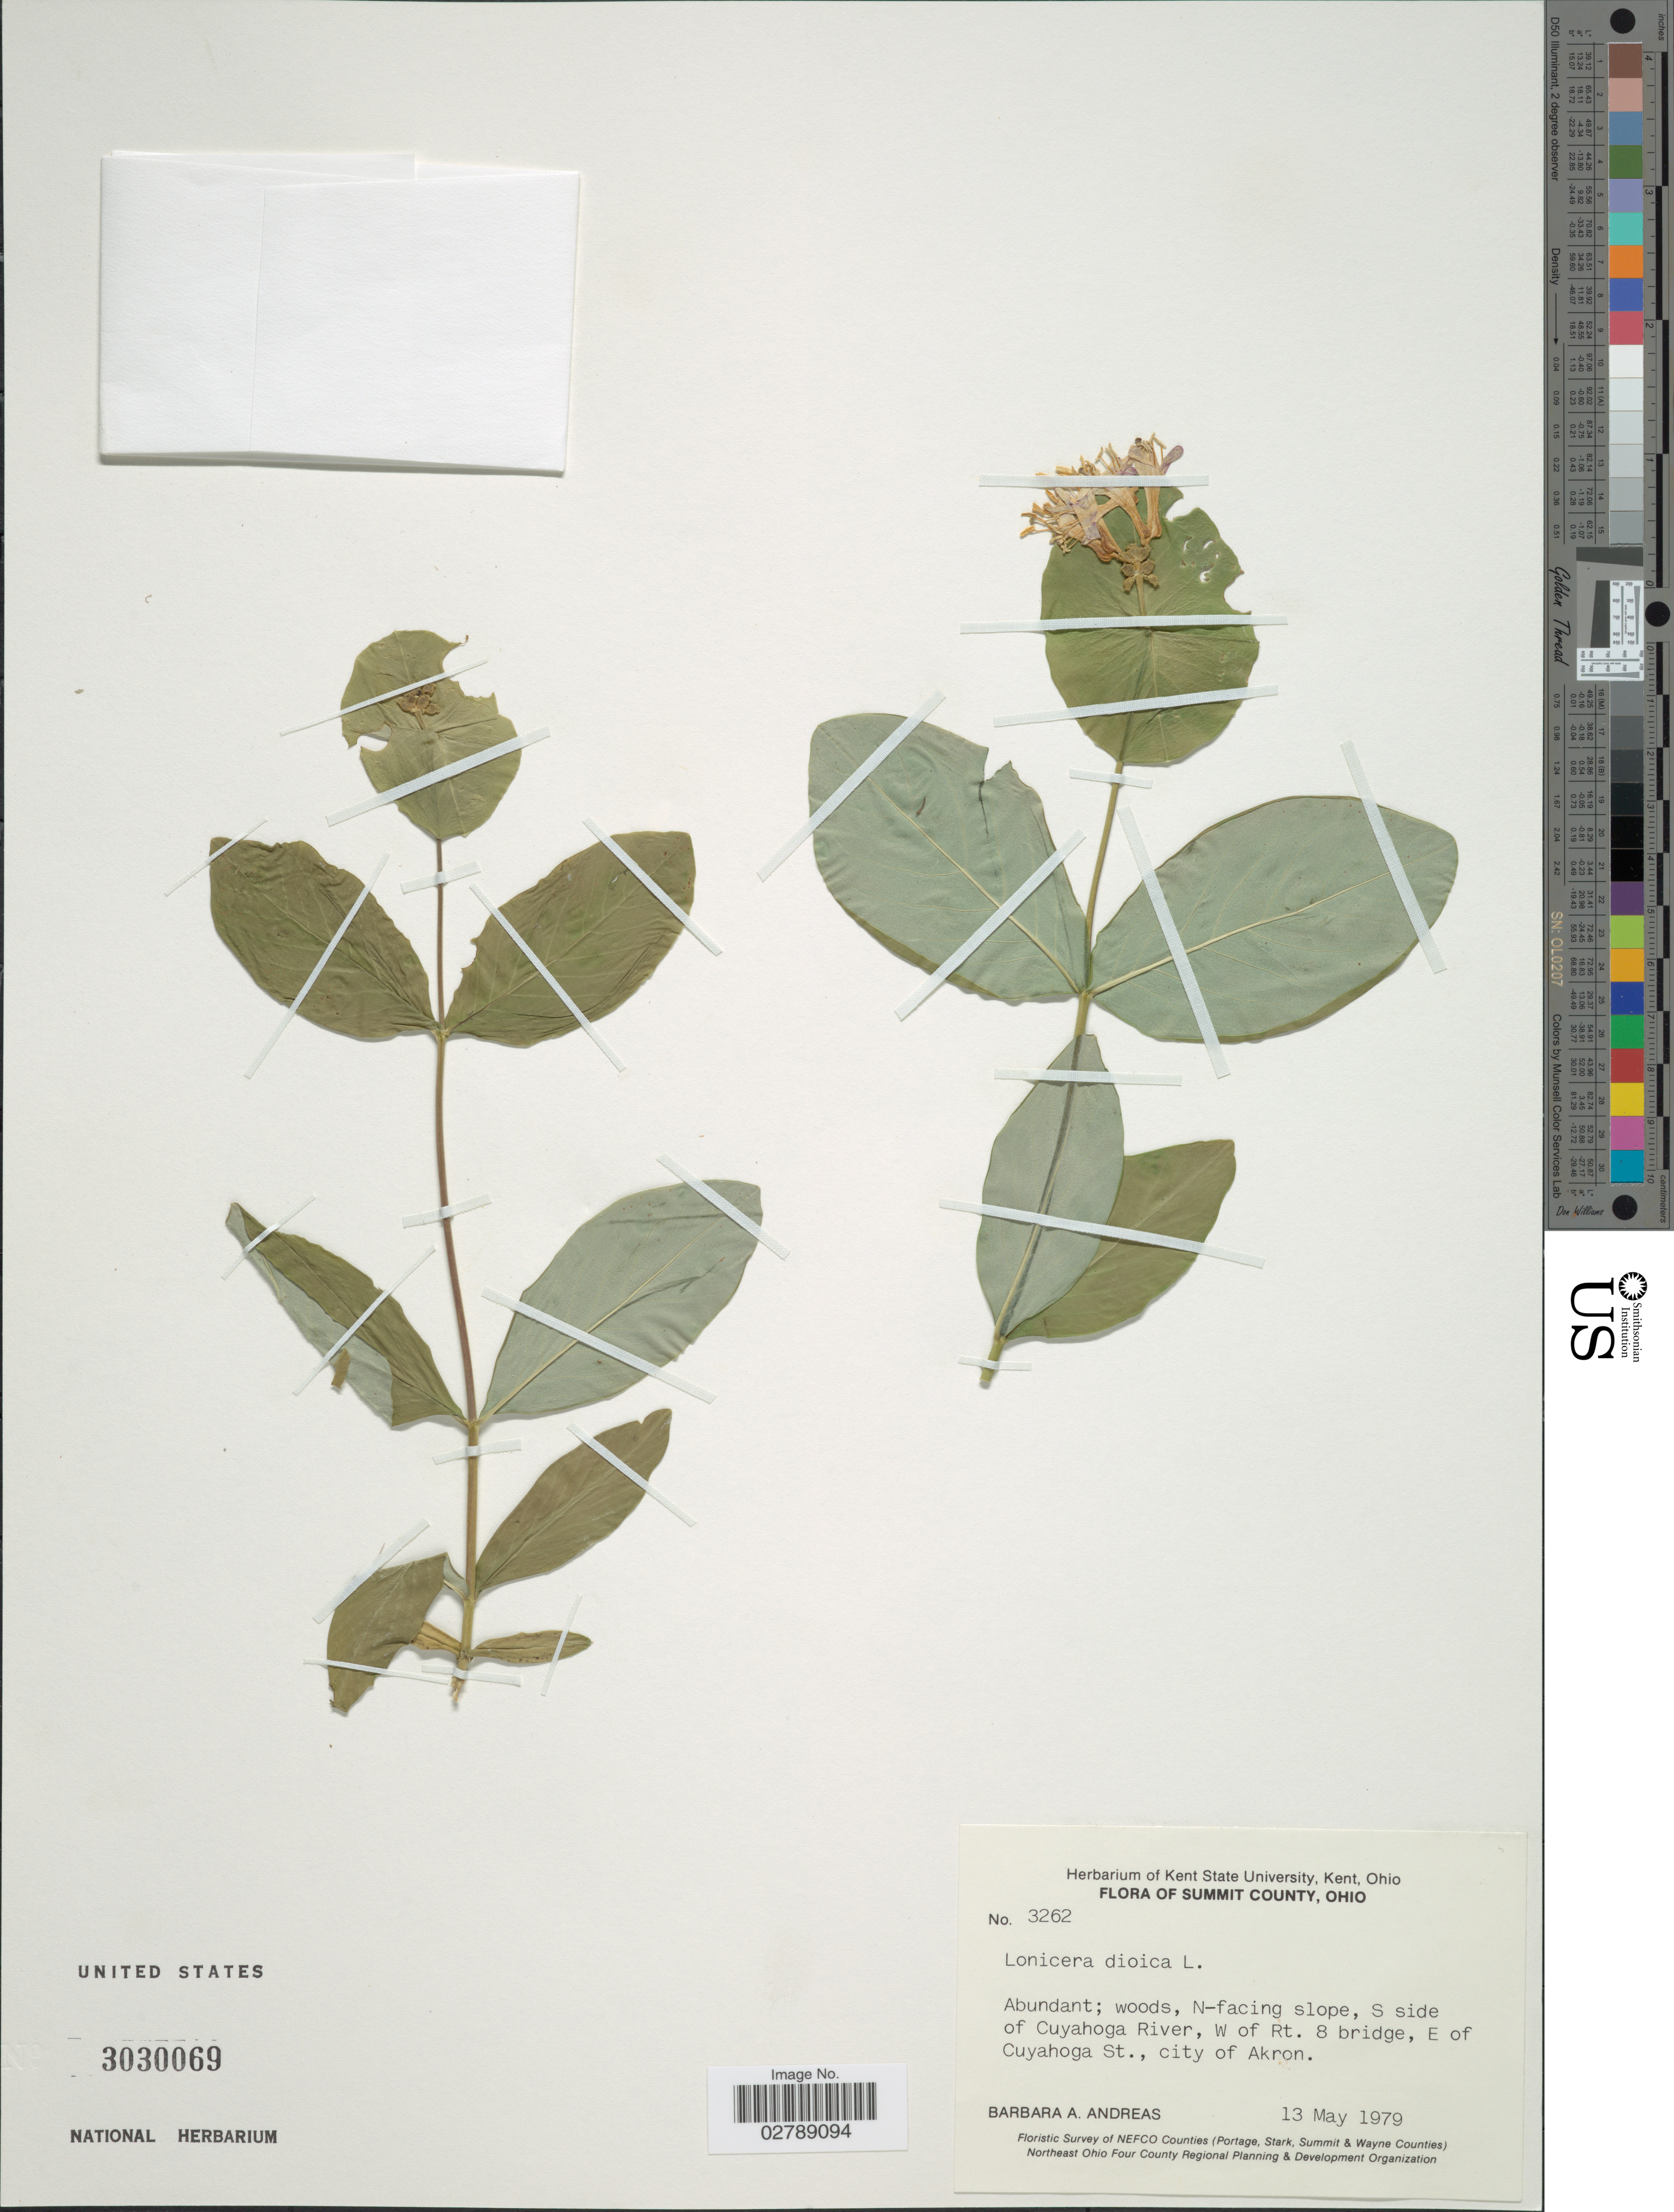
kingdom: Plantae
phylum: Tracheophyta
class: Magnoliopsida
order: Dipsacales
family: Caprifoliaceae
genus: Lonicera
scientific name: Lonicera dioica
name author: L.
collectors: B. A. Andreas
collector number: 3262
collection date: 1979-05-13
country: United States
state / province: Ohio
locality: Summit County. Abundant; woods N-facing slope, S side of Cuyahoga River, W of Rt. 8 bridge, E of Cuyahoga St., City of Akron.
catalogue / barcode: US 3030069